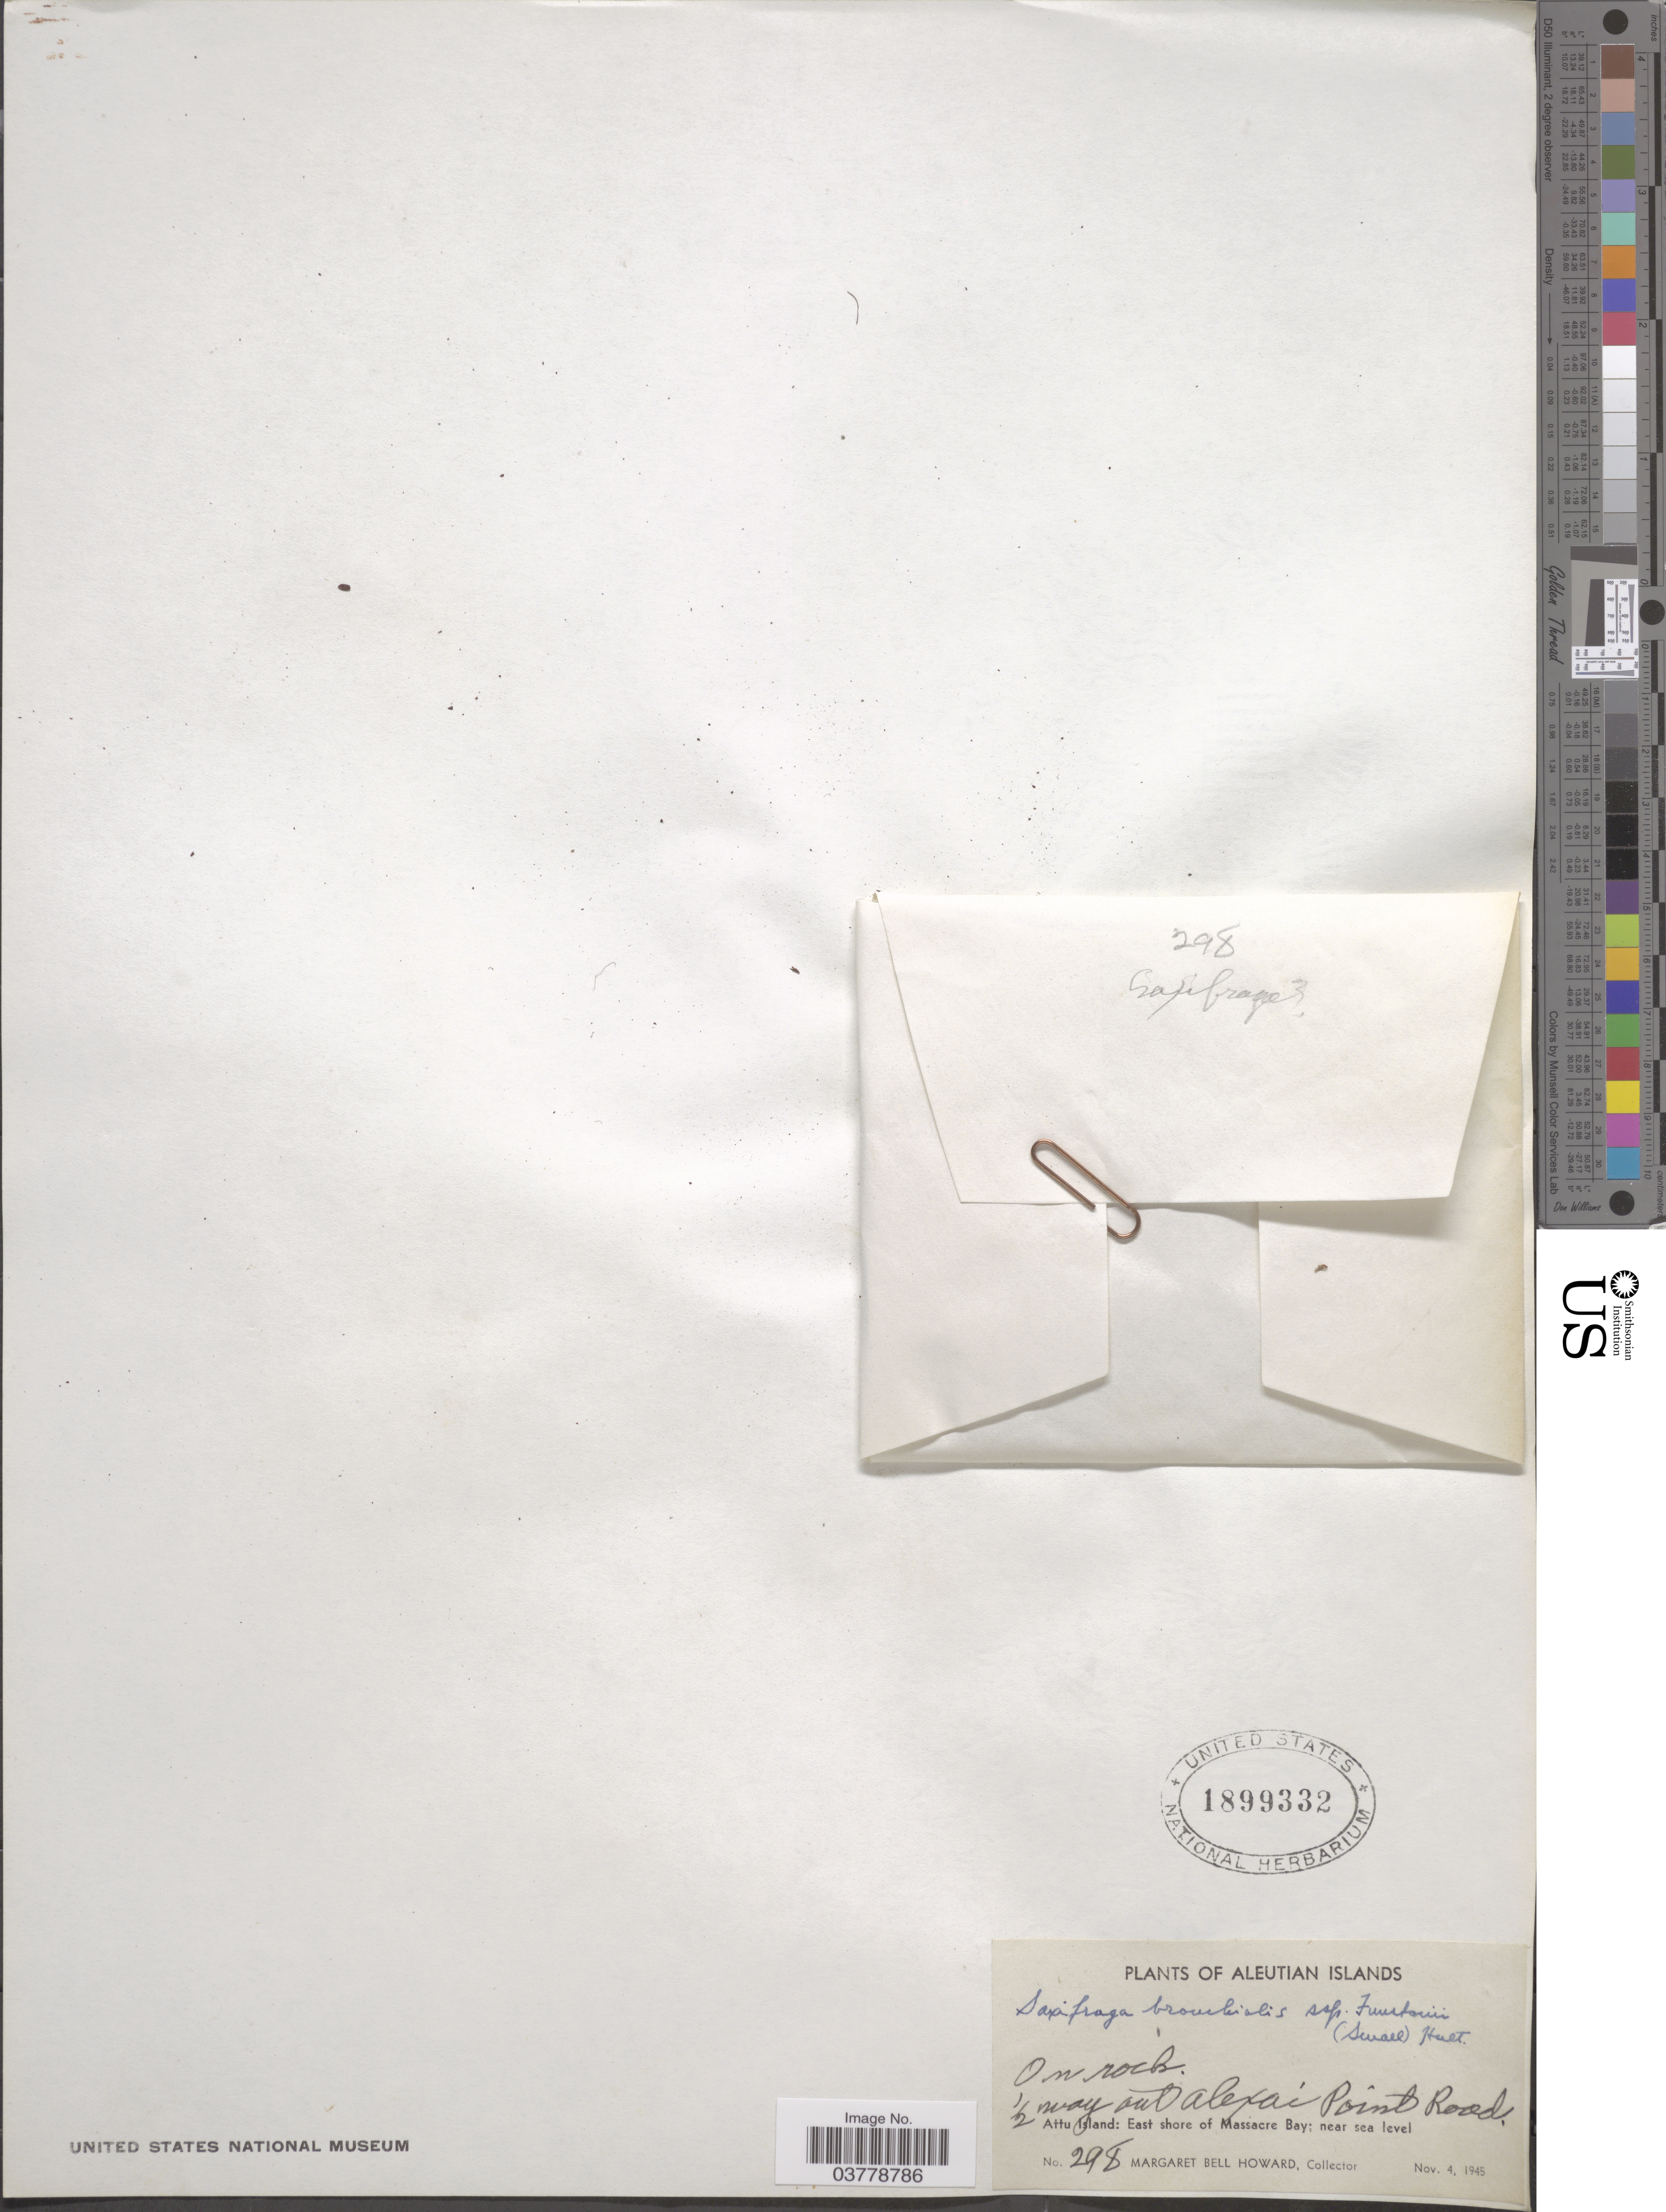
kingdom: Plantae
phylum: Tracheophyta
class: Magnoliopsida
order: Saxifragales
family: Saxifragaceae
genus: Saxifraga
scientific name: Saxifraga cherlerioides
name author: D. Don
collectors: M. B. Howard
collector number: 298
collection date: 1945-11-04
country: United States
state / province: Alaska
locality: Aleutian Islands. ½ way out Alexai Point Road. Attu Island: East shore of Massacre Bay.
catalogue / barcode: US 1899332